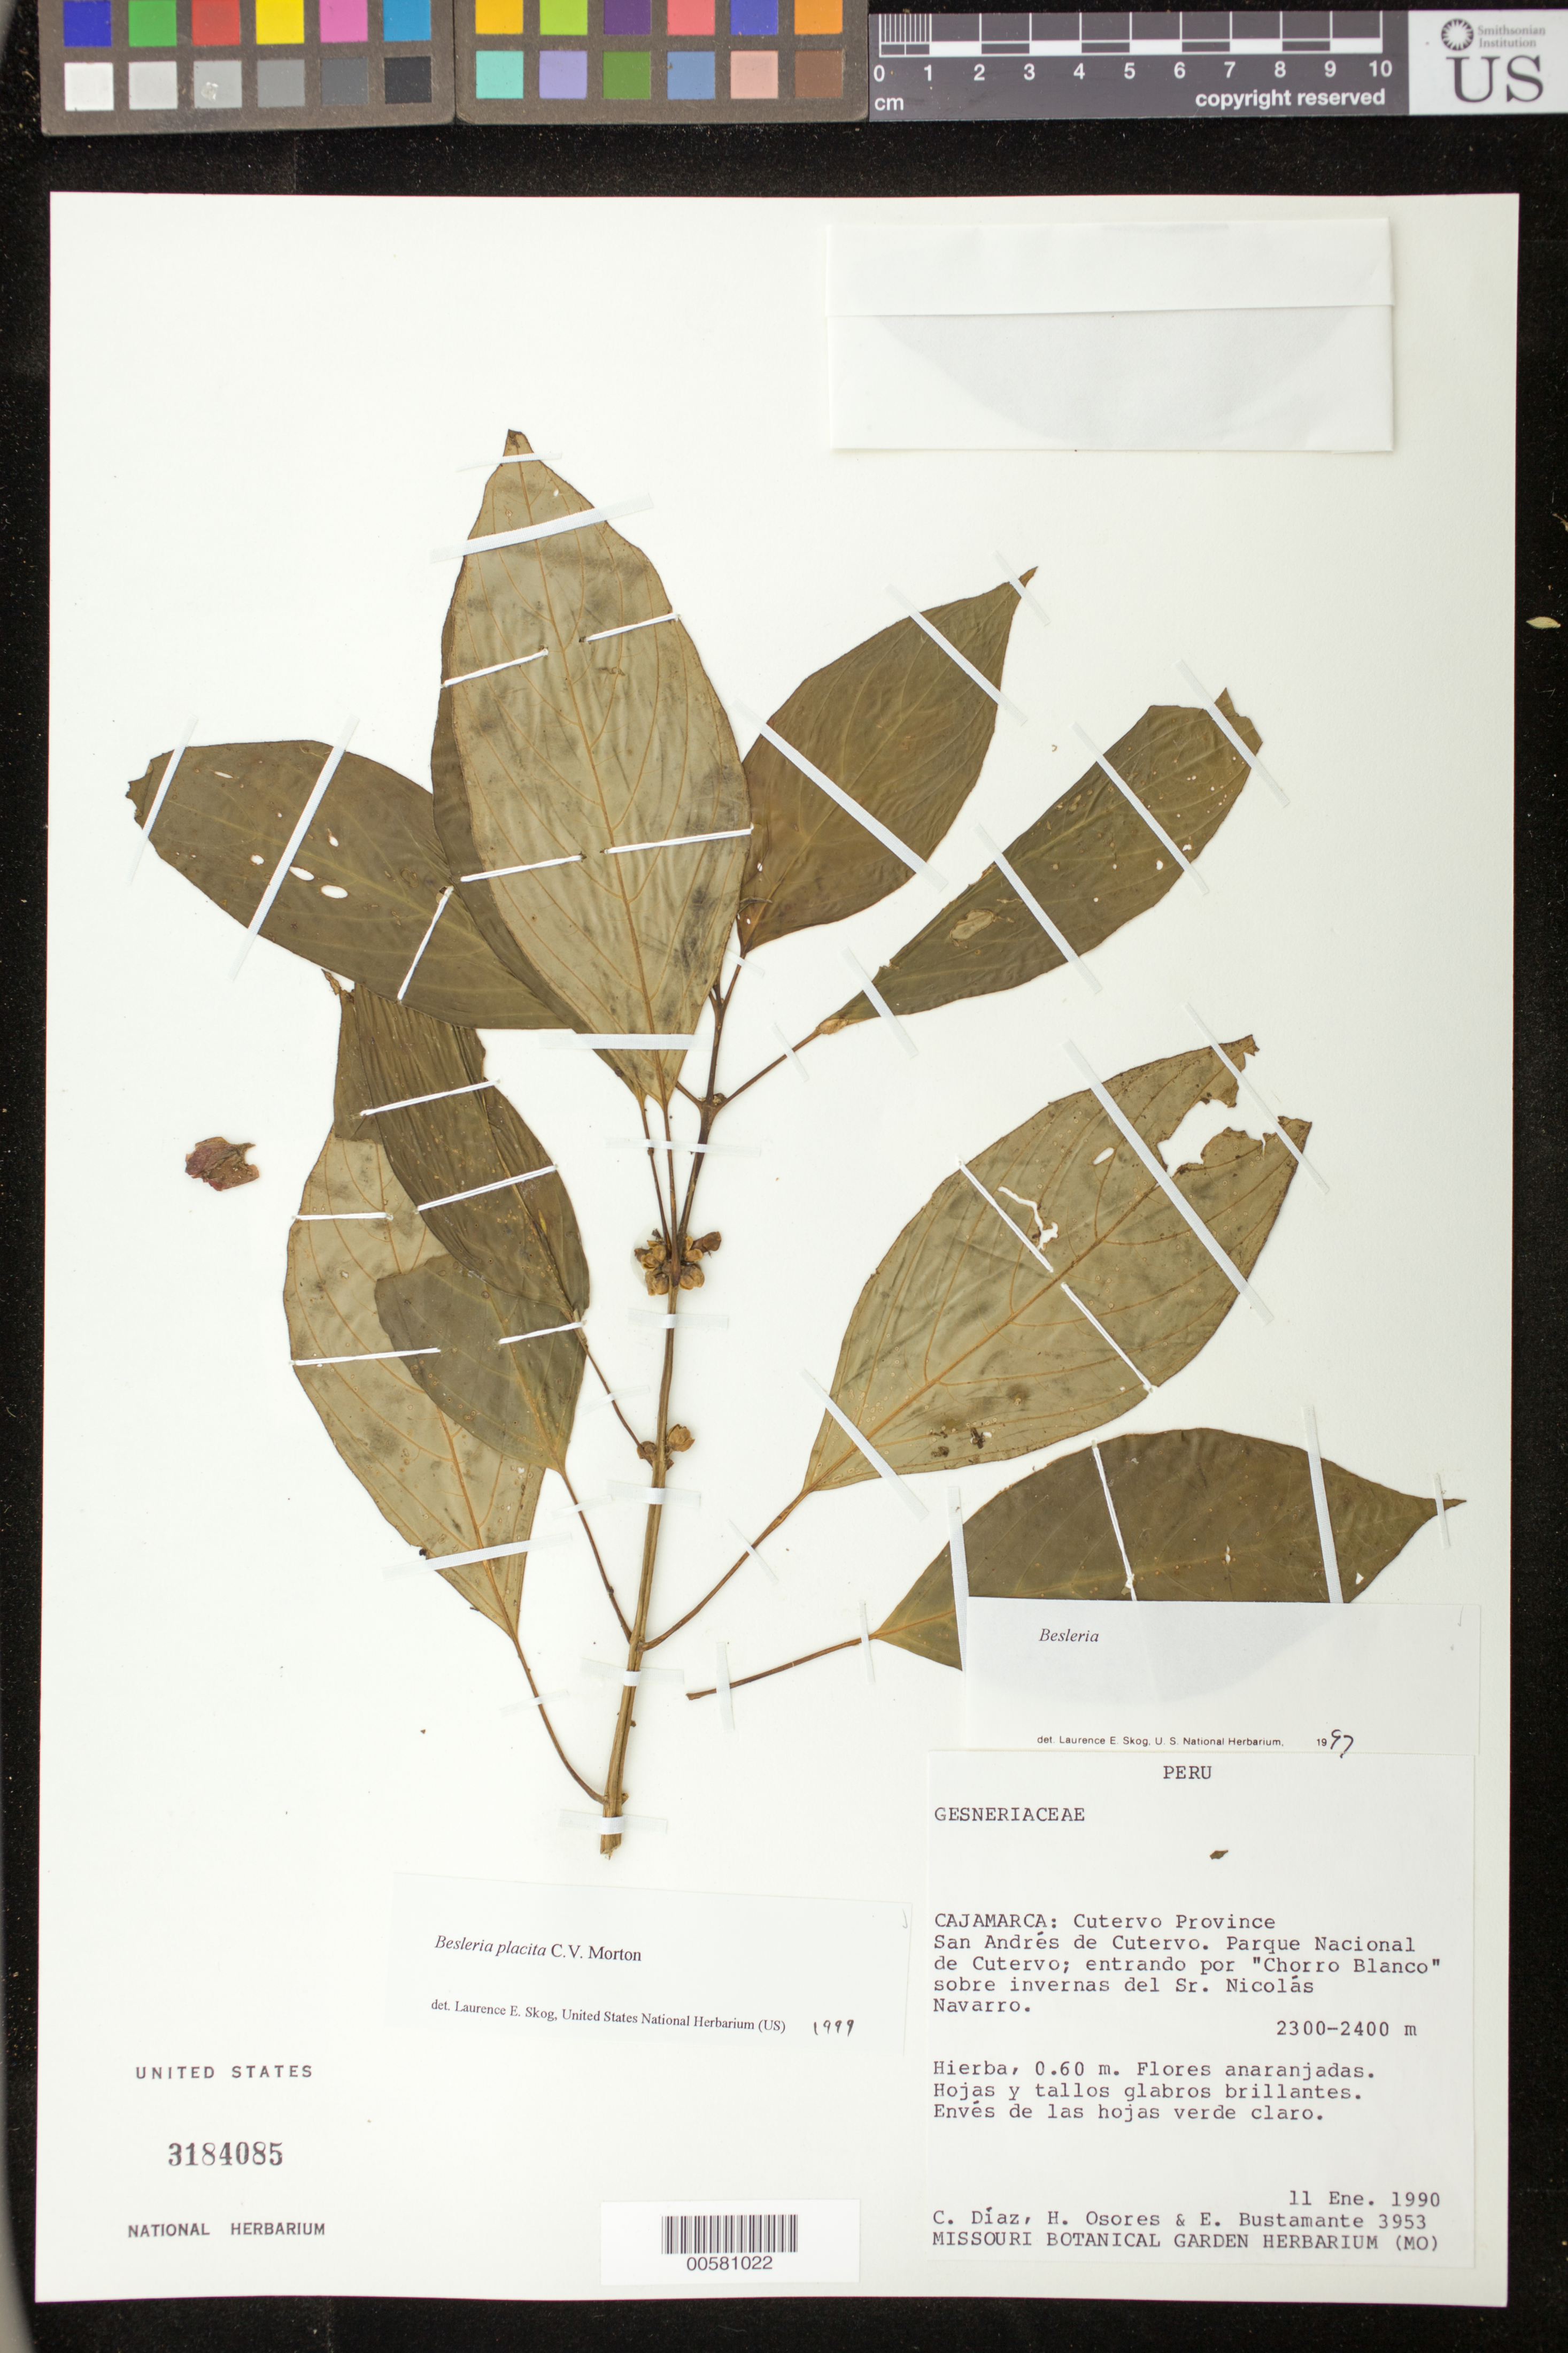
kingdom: Plantae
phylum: Tracheophyta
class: Magnoliopsida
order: Lamiales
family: Gesneriaceae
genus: Besleria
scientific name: Besleria placita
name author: C.V. Morton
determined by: Skog, Laurence E.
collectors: C. Díaz S., H. Osores & E. Bustamante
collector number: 3953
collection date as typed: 11 Jan 1990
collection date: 1990-01-11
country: Peru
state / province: Cajamarca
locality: Prov. Cutervo; San Andrés de Cutervo, Parque Nacional de Cutervo; entrando por "Chorro Blanco" sobre invernas del Sr. Nicolás Navarro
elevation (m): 2300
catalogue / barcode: US 3184085